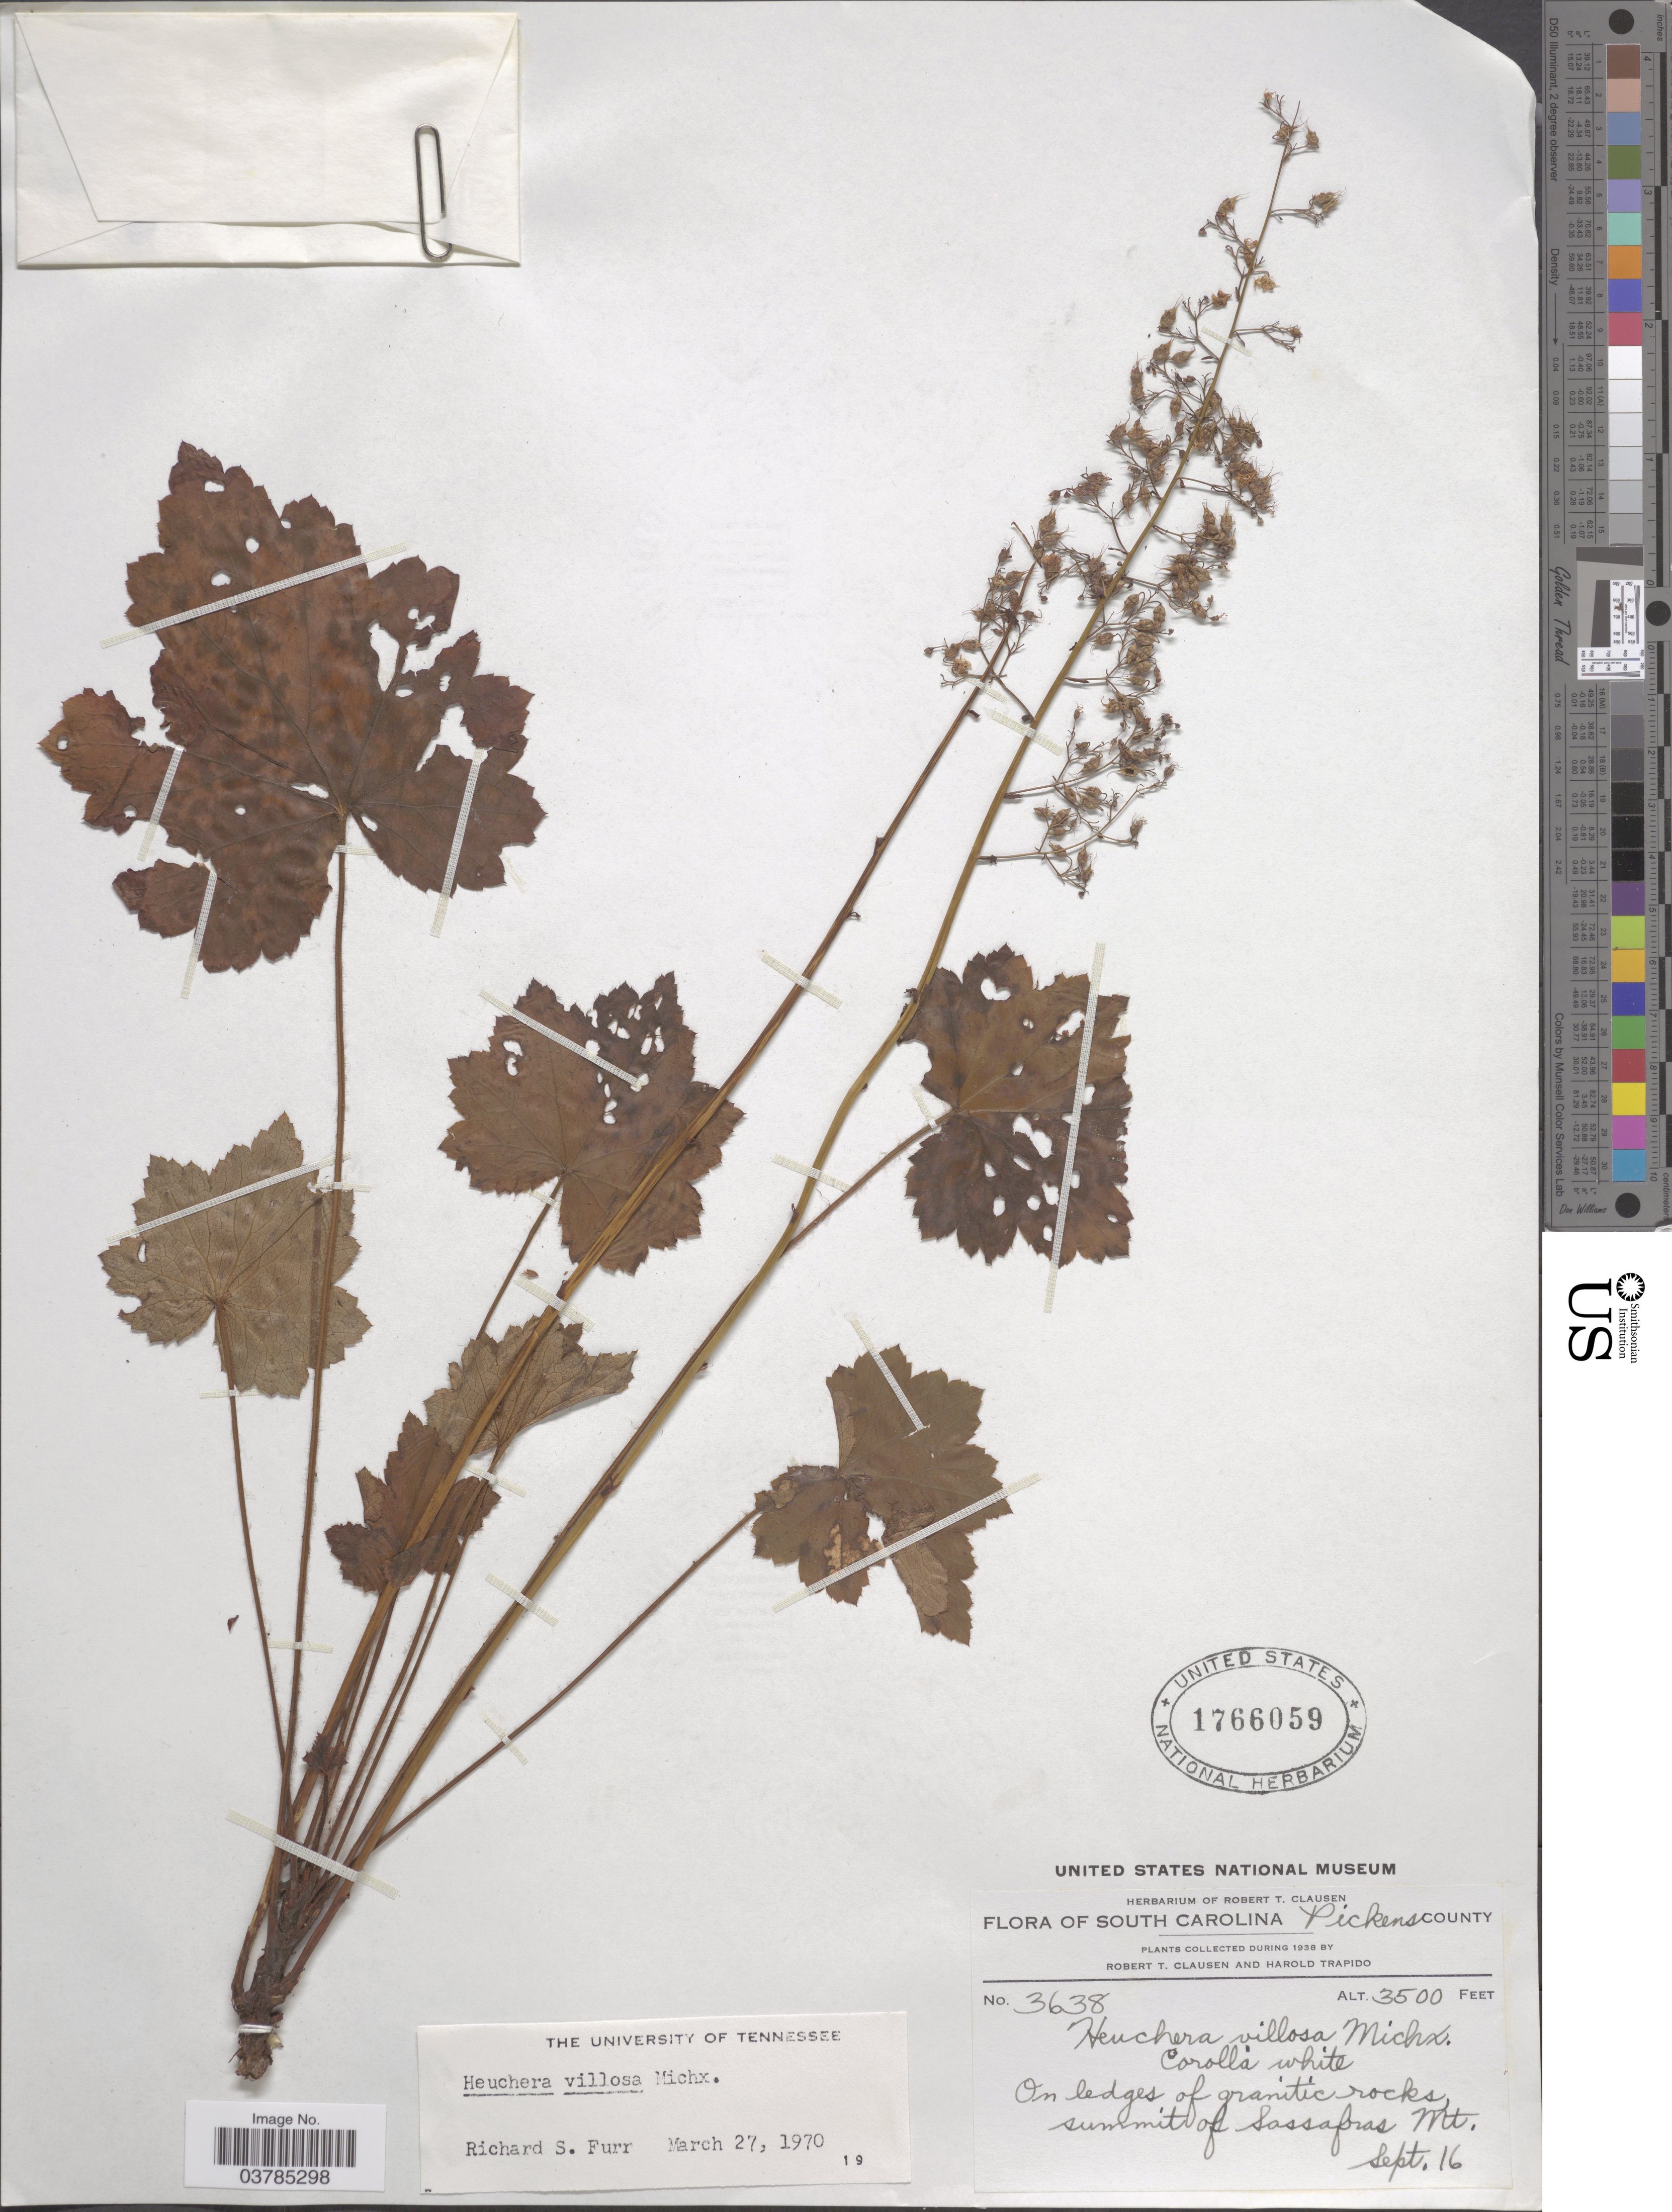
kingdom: Plantae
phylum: Tracheophyta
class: Magnoliopsida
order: Saxifragales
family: Saxifragaceae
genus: Heuchera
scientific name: Heuchera villosa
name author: Michx.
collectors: R. T. Clausen & H. Trapido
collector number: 3638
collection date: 1938-09-16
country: United States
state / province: South Carolina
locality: Pickens County. Summit of Sassafras Mt.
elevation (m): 1067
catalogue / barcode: US 1766059